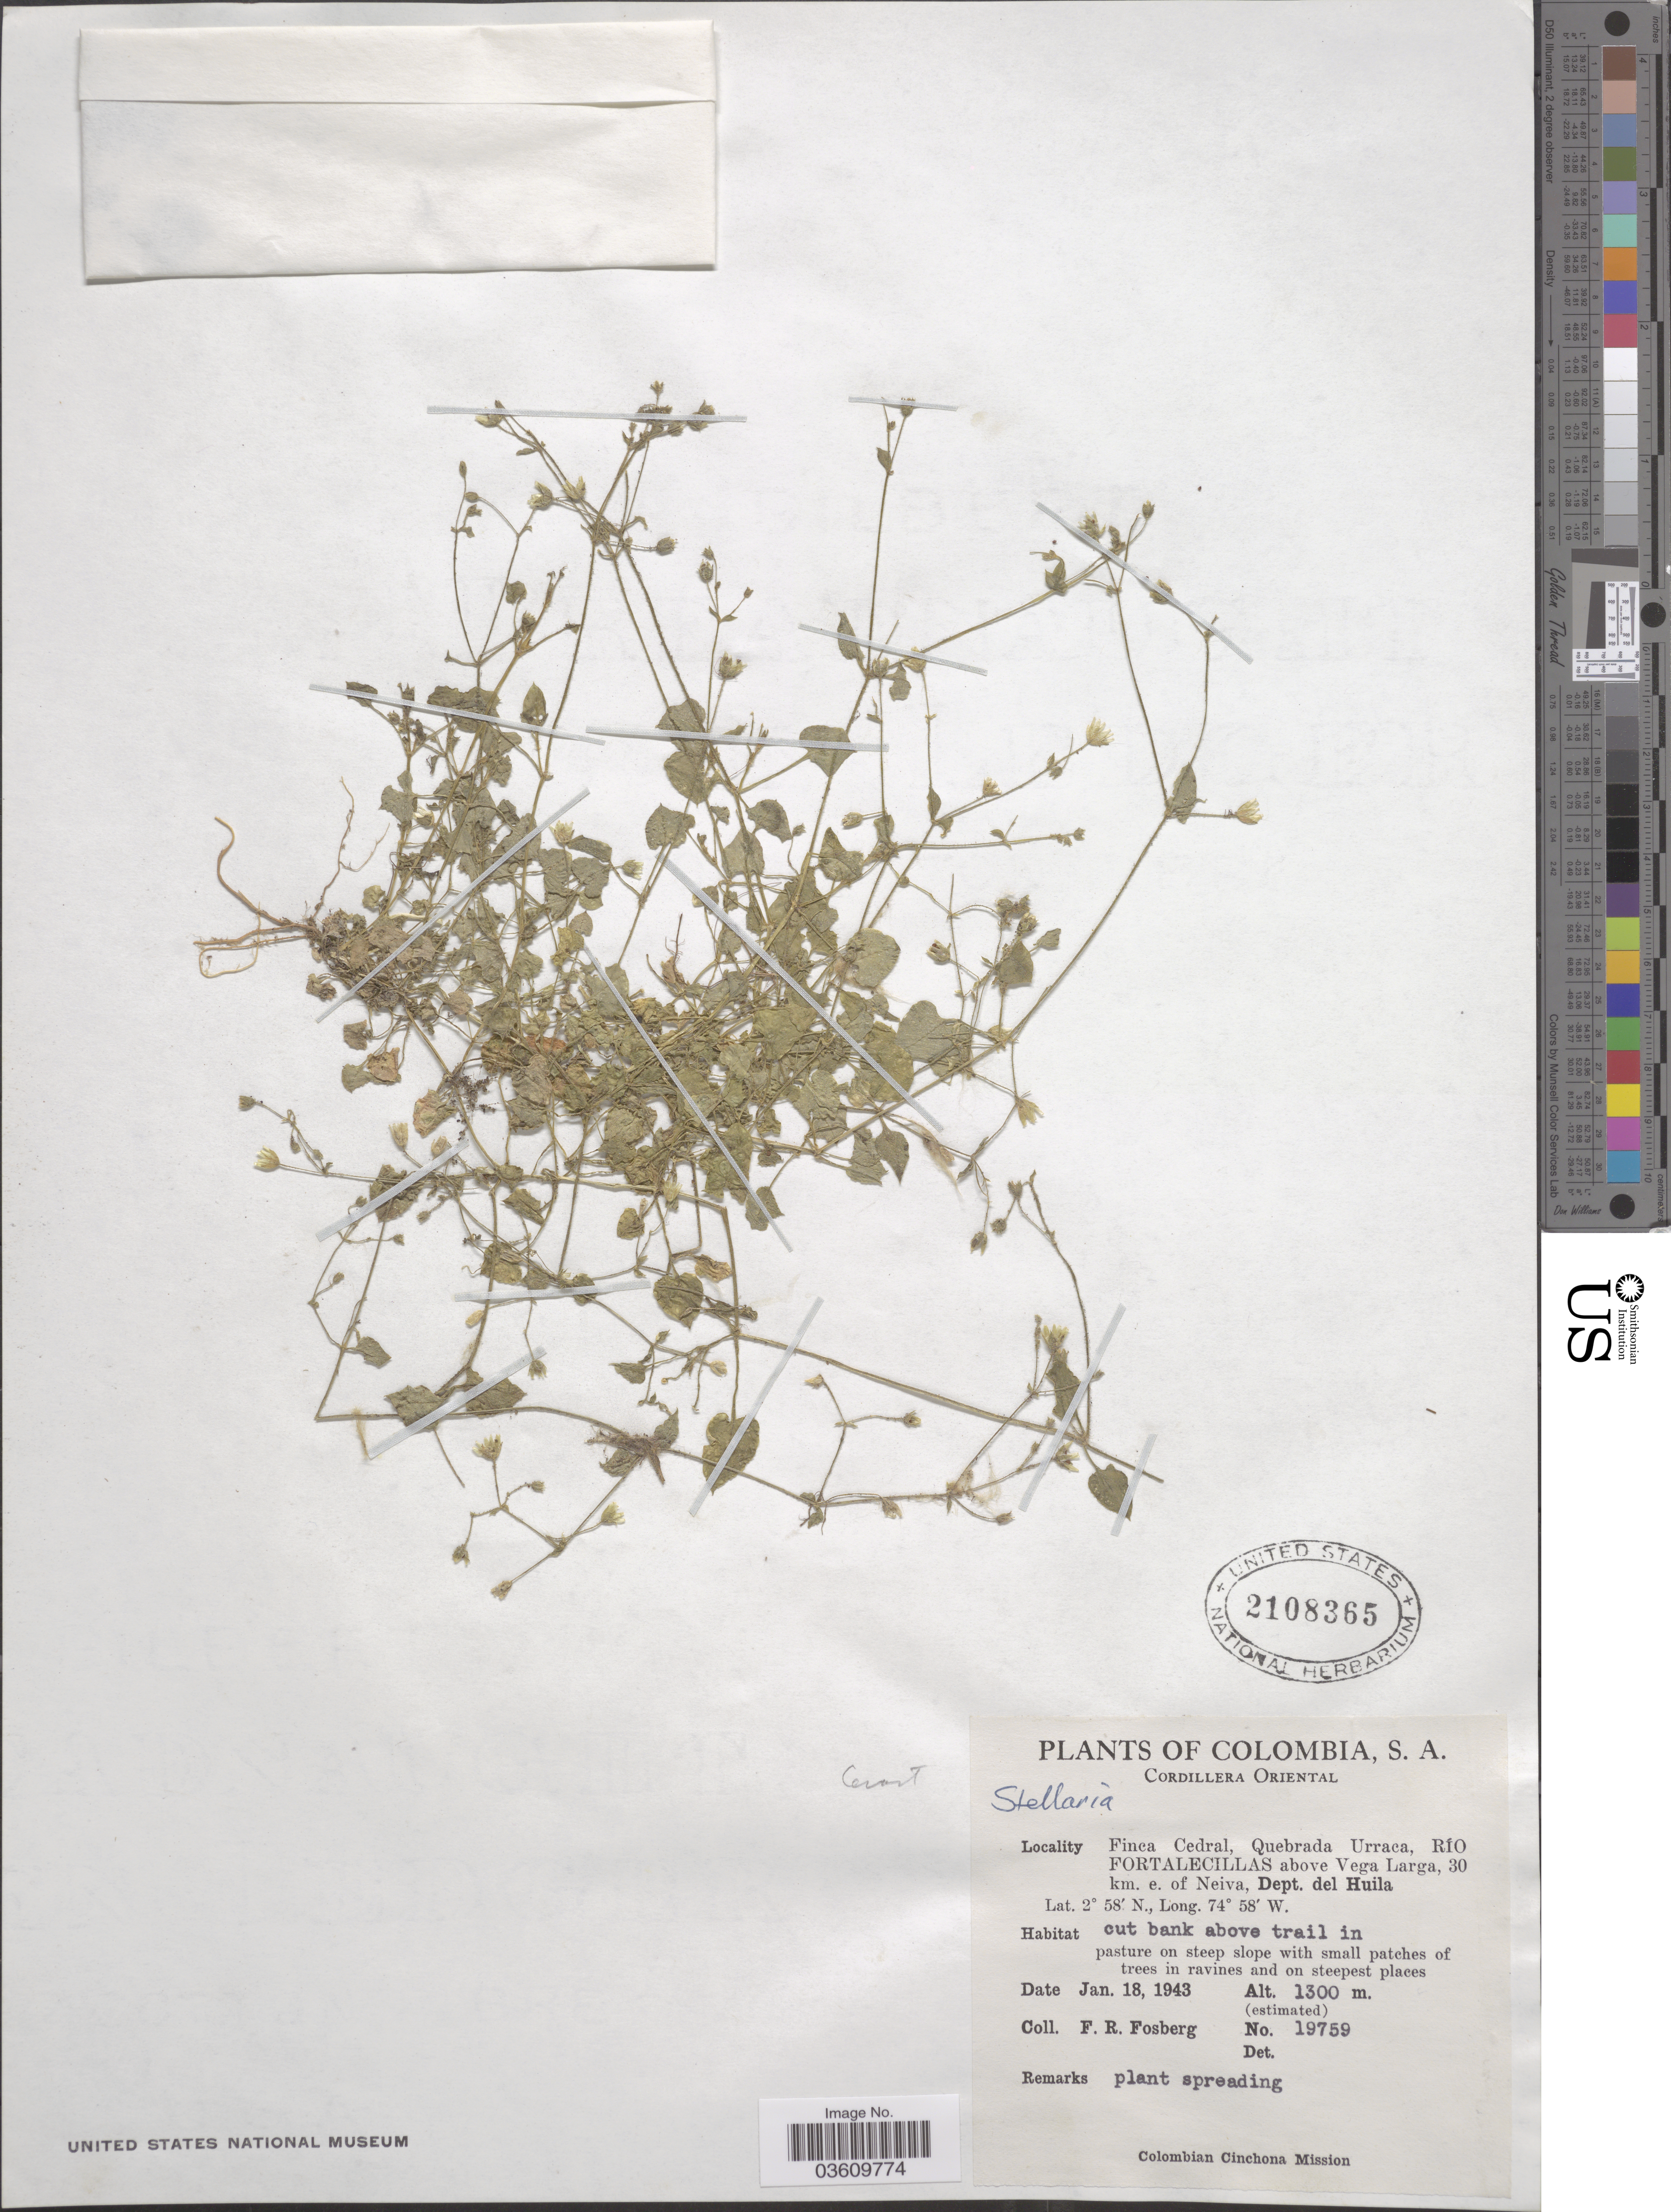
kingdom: Plantae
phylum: Tracheophyta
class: Magnoliopsida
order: Caryophyllales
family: Caryophyllaceae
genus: Stellaria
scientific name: Stellaria sp.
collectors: F. R. Fosberg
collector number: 19759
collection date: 1943-01-18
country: Colombia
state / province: Huila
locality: Cordillera Oriental. Finca Cedral, Quebrada Urraca, Río Fortalecillas above Vega Larga, 30 km. e. of Neiva, Dept. del Huila.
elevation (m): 1300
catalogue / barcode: US 2108365